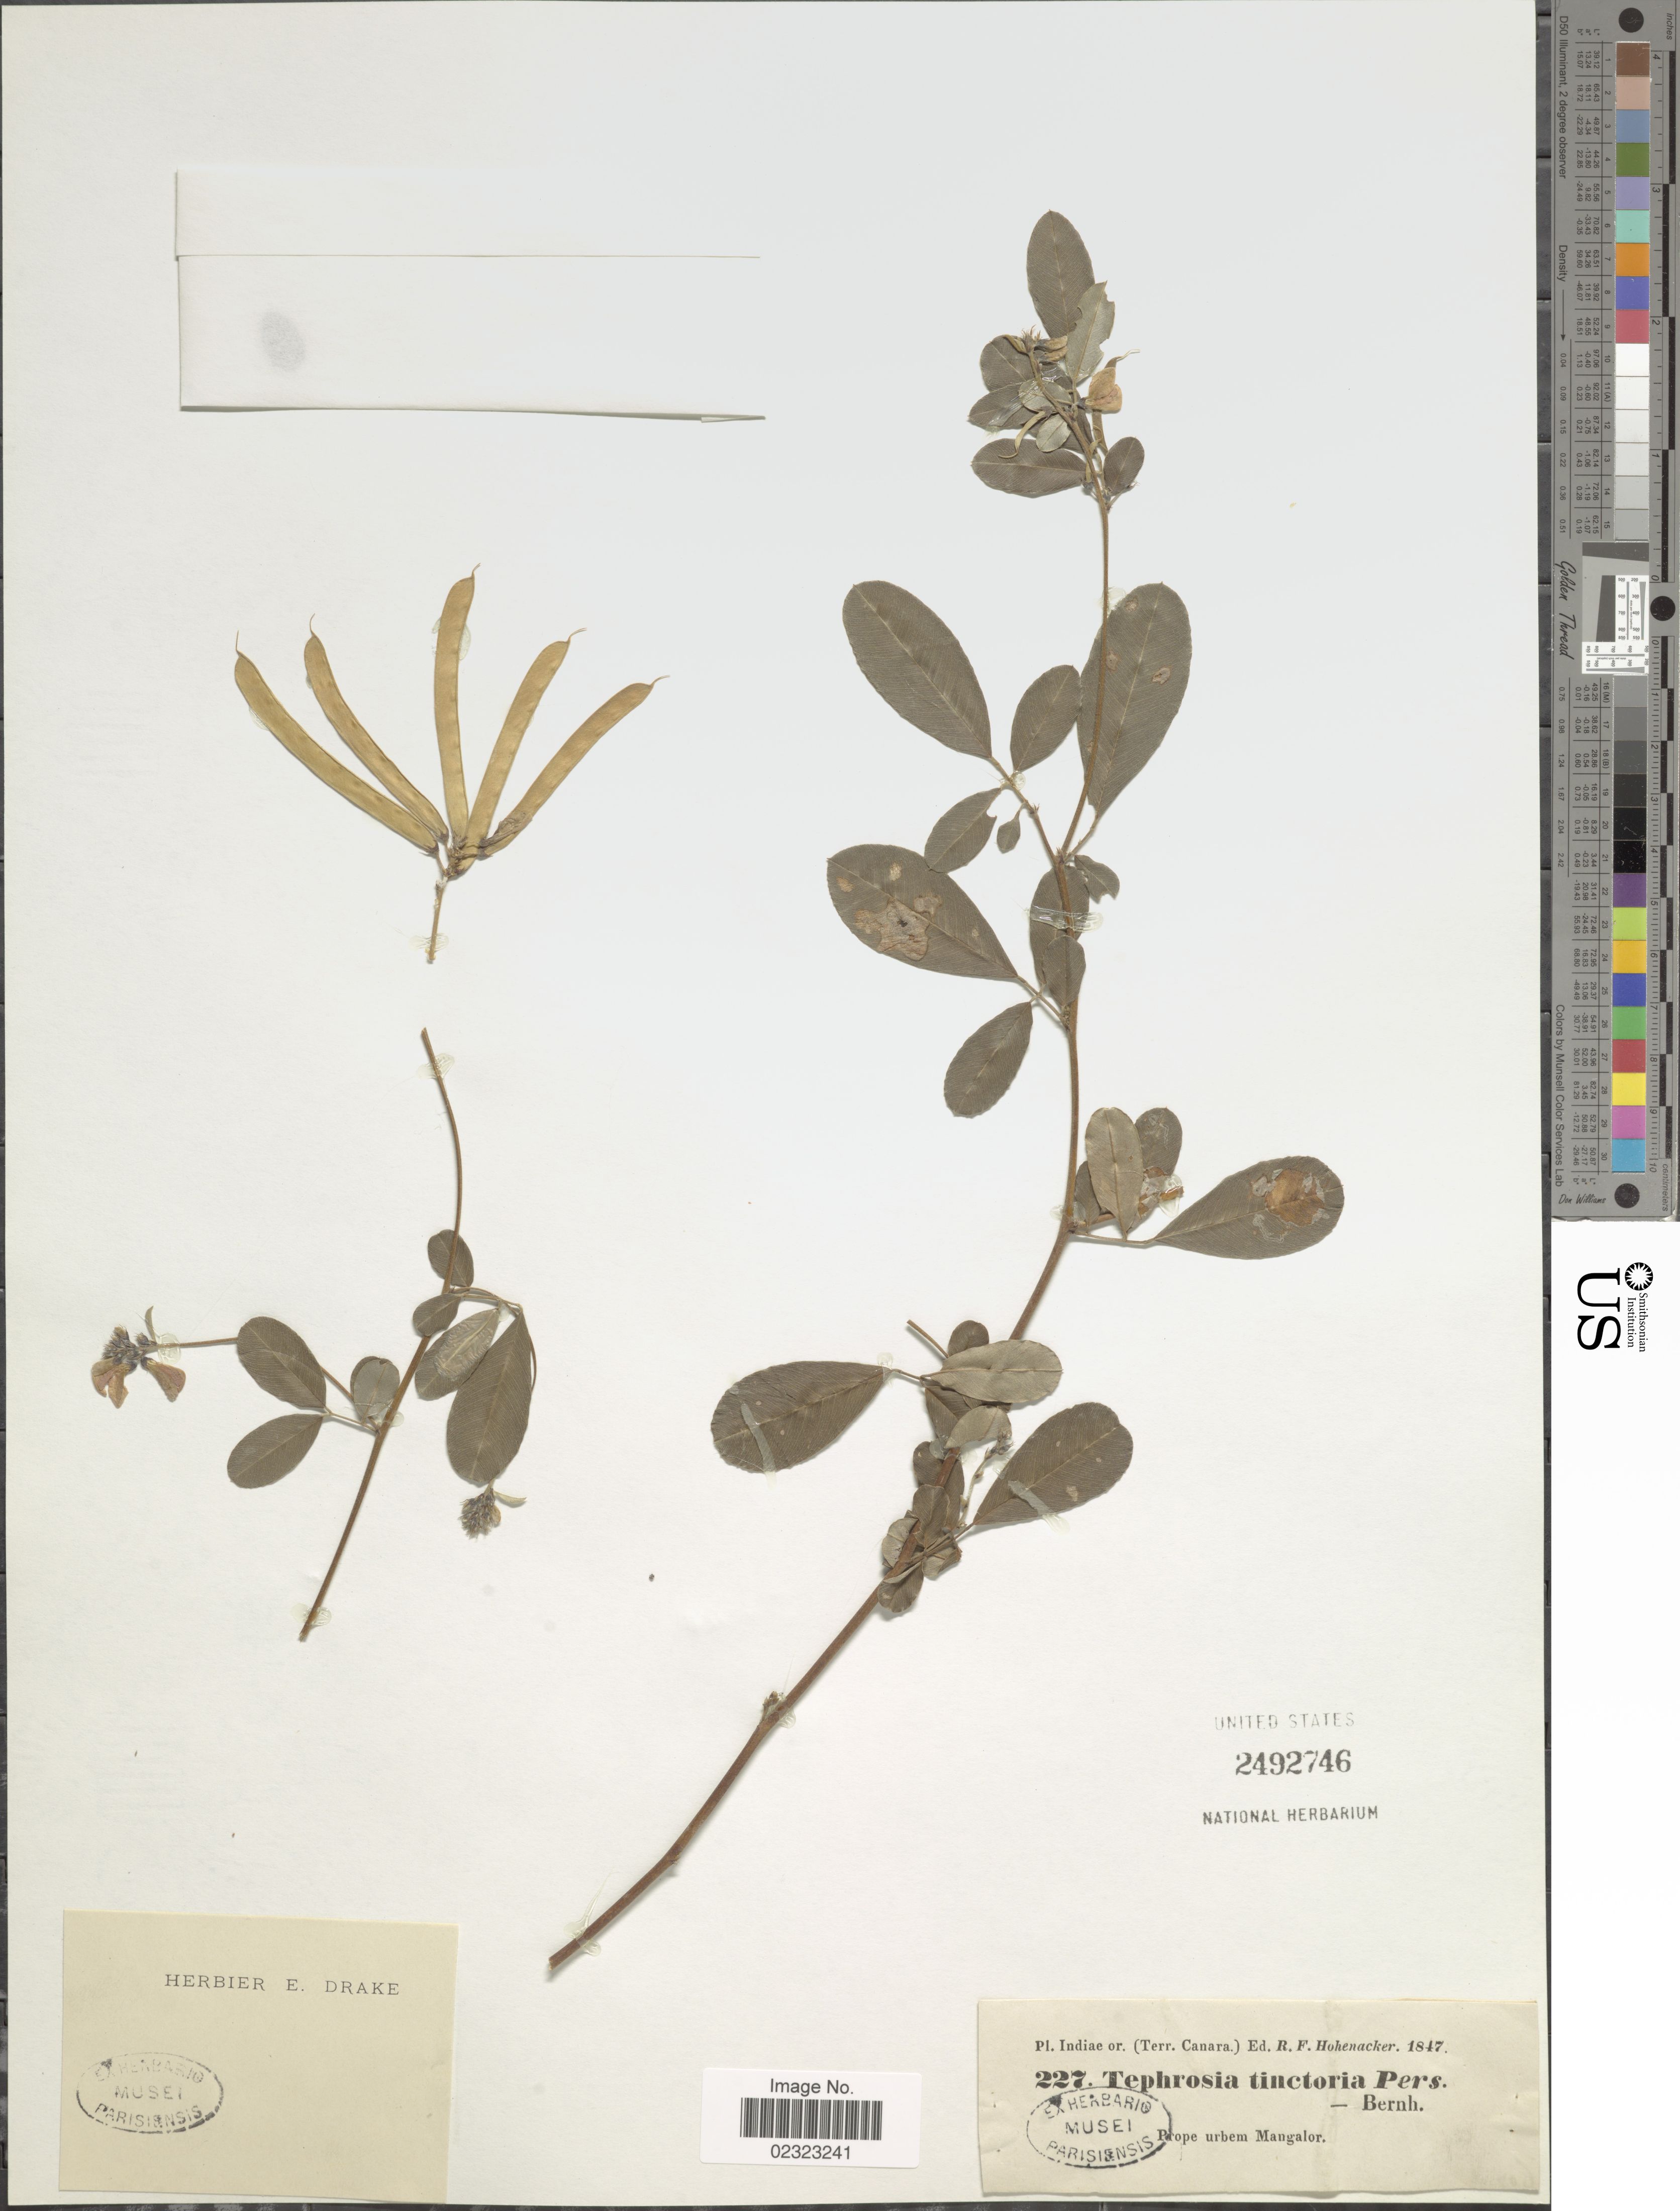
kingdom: Plantae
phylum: Tracheophyta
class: Magnoliopsida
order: Fabales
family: Fabaceae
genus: Tephrosia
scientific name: Tephrosia tinctoria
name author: Pers.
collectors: R. F. Hohenacker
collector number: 227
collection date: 1847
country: India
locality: Pl. Indiae or. (Terr. Canara) Ed., prope urbem Mangalor.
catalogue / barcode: US 2492746